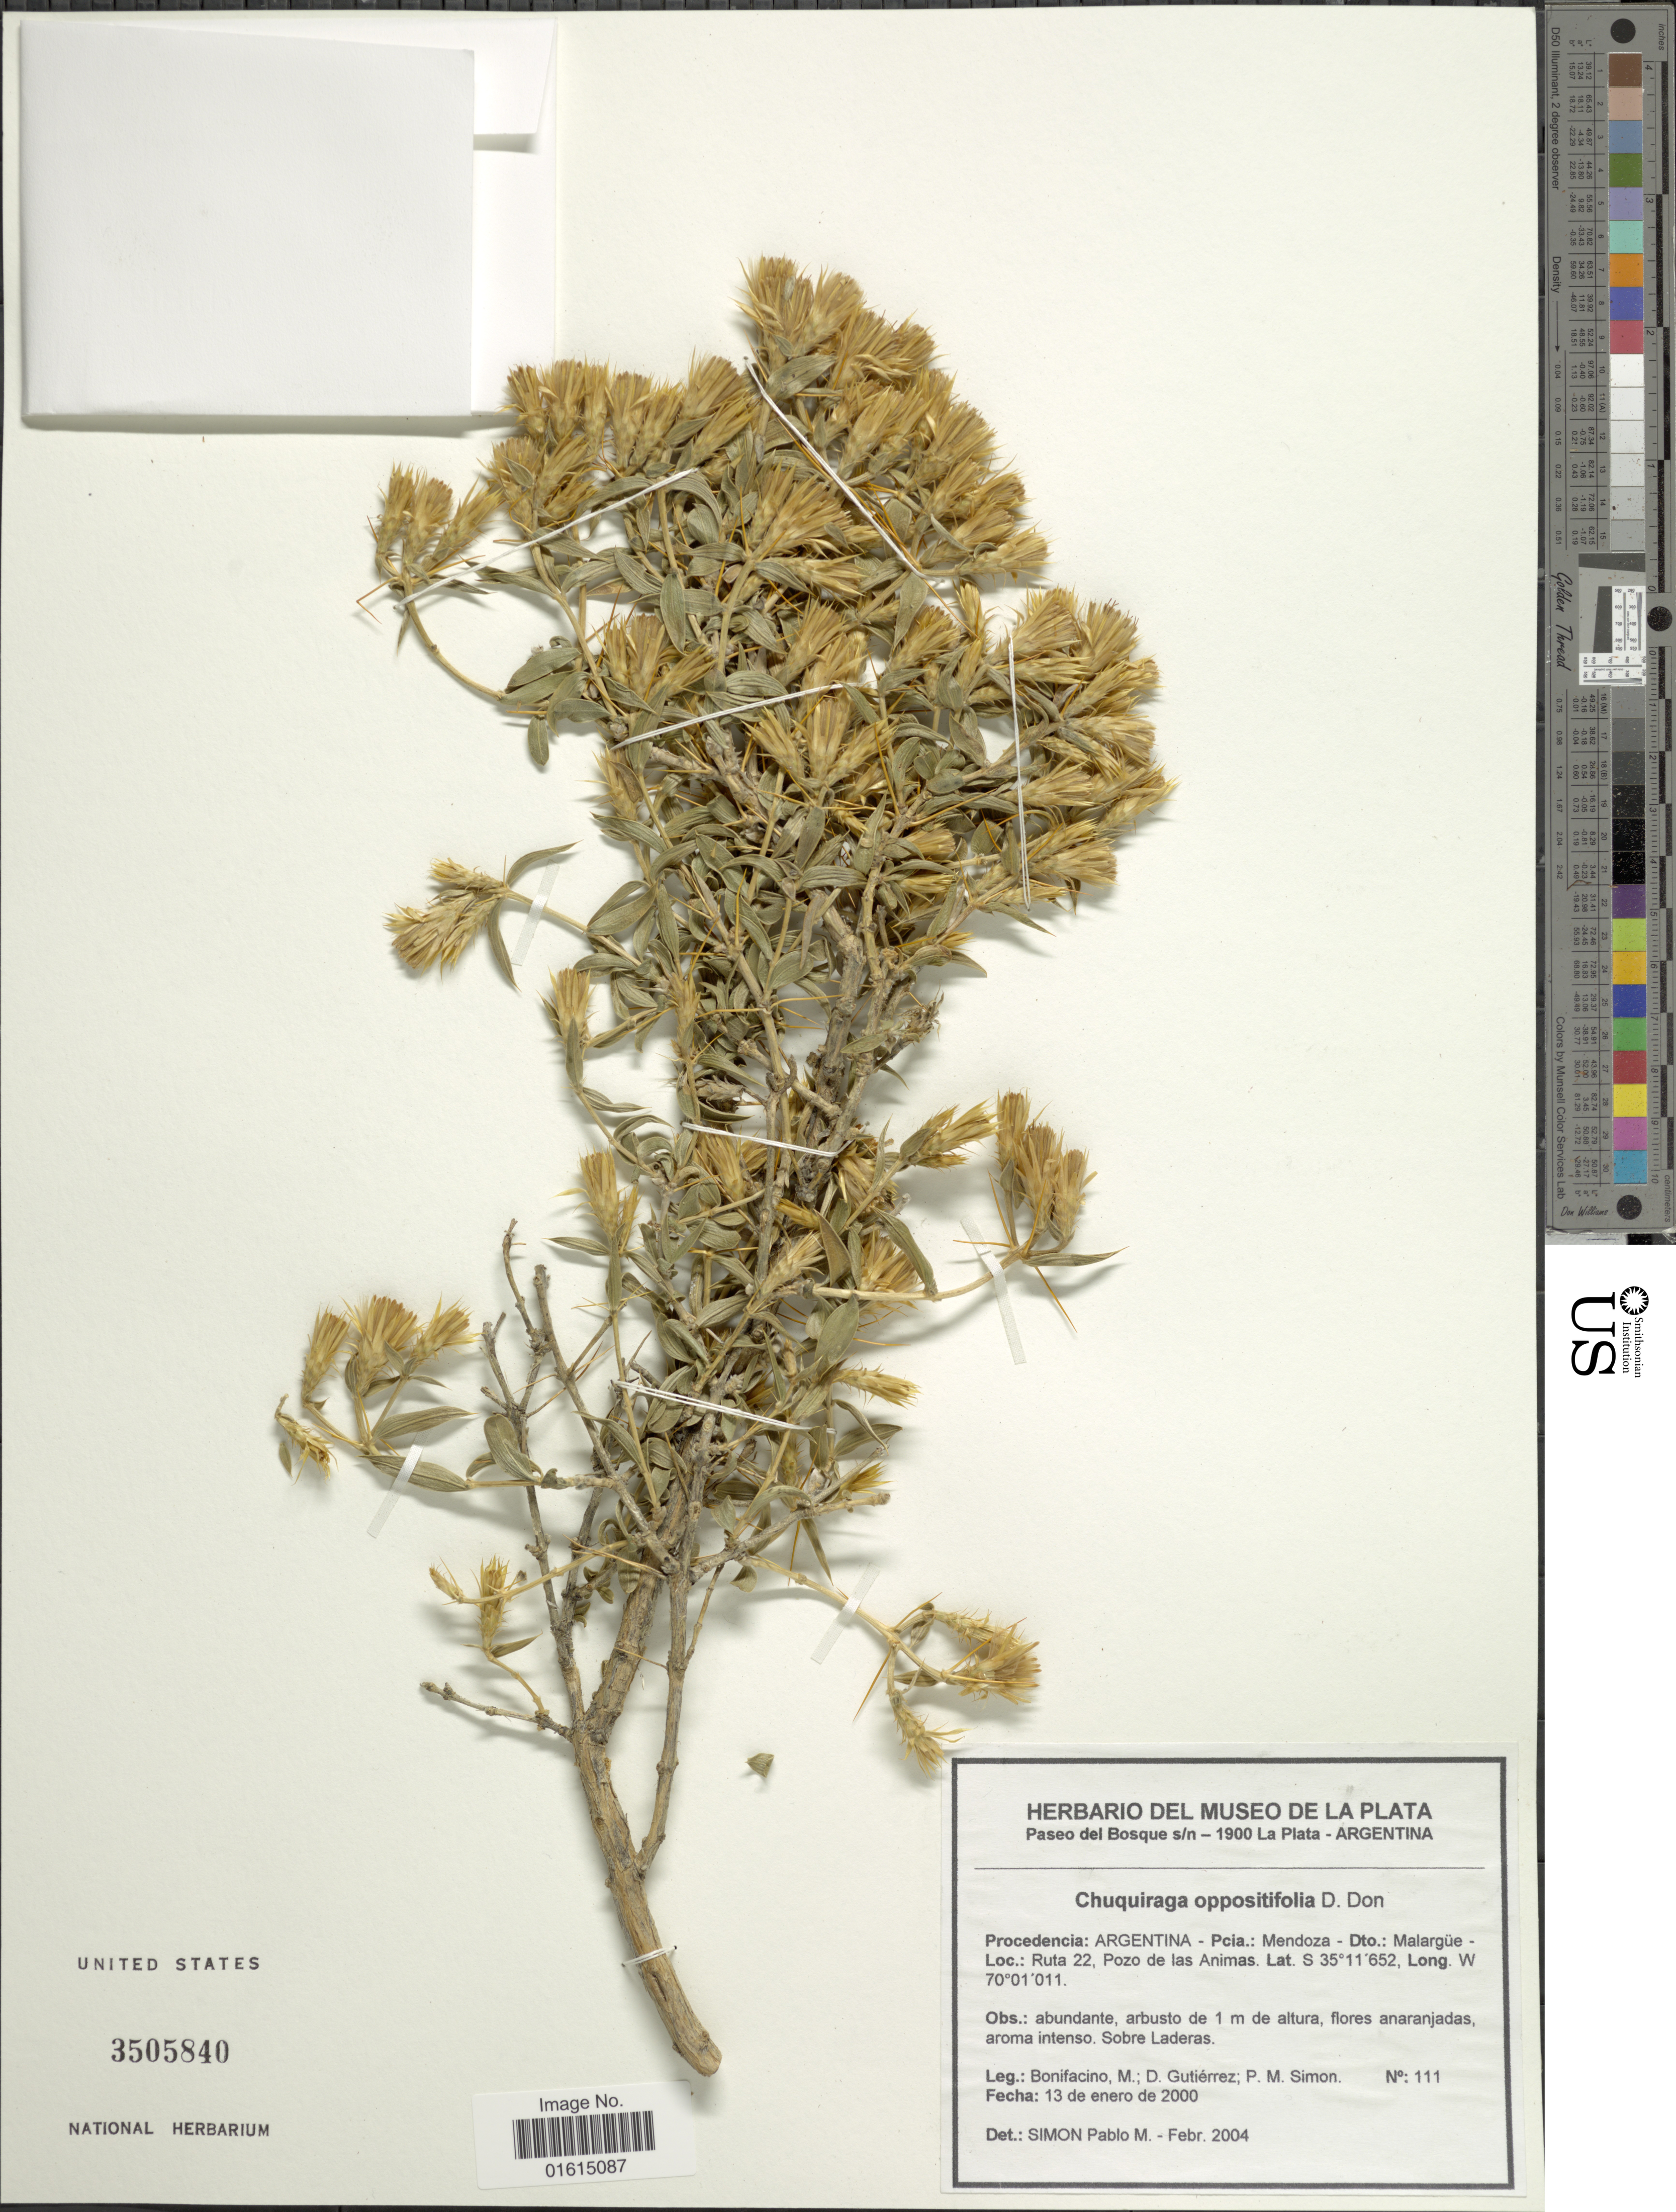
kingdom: Plantae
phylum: Tracheophyta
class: Magnoliopsida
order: Asterales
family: Asteraceae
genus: Chuquiraga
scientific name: Chuquiraga oppositifolia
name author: D. Don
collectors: M. Bonifacino, D. G. Gutiérrez & P. M. Simón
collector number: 0111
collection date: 2000-01-13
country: Argentina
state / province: Mendoza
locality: Procedencia argentina, Pcia. Mendoza, Dto. Malargue, Ruta 22, Pozo de las Animas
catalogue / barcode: US 3505840